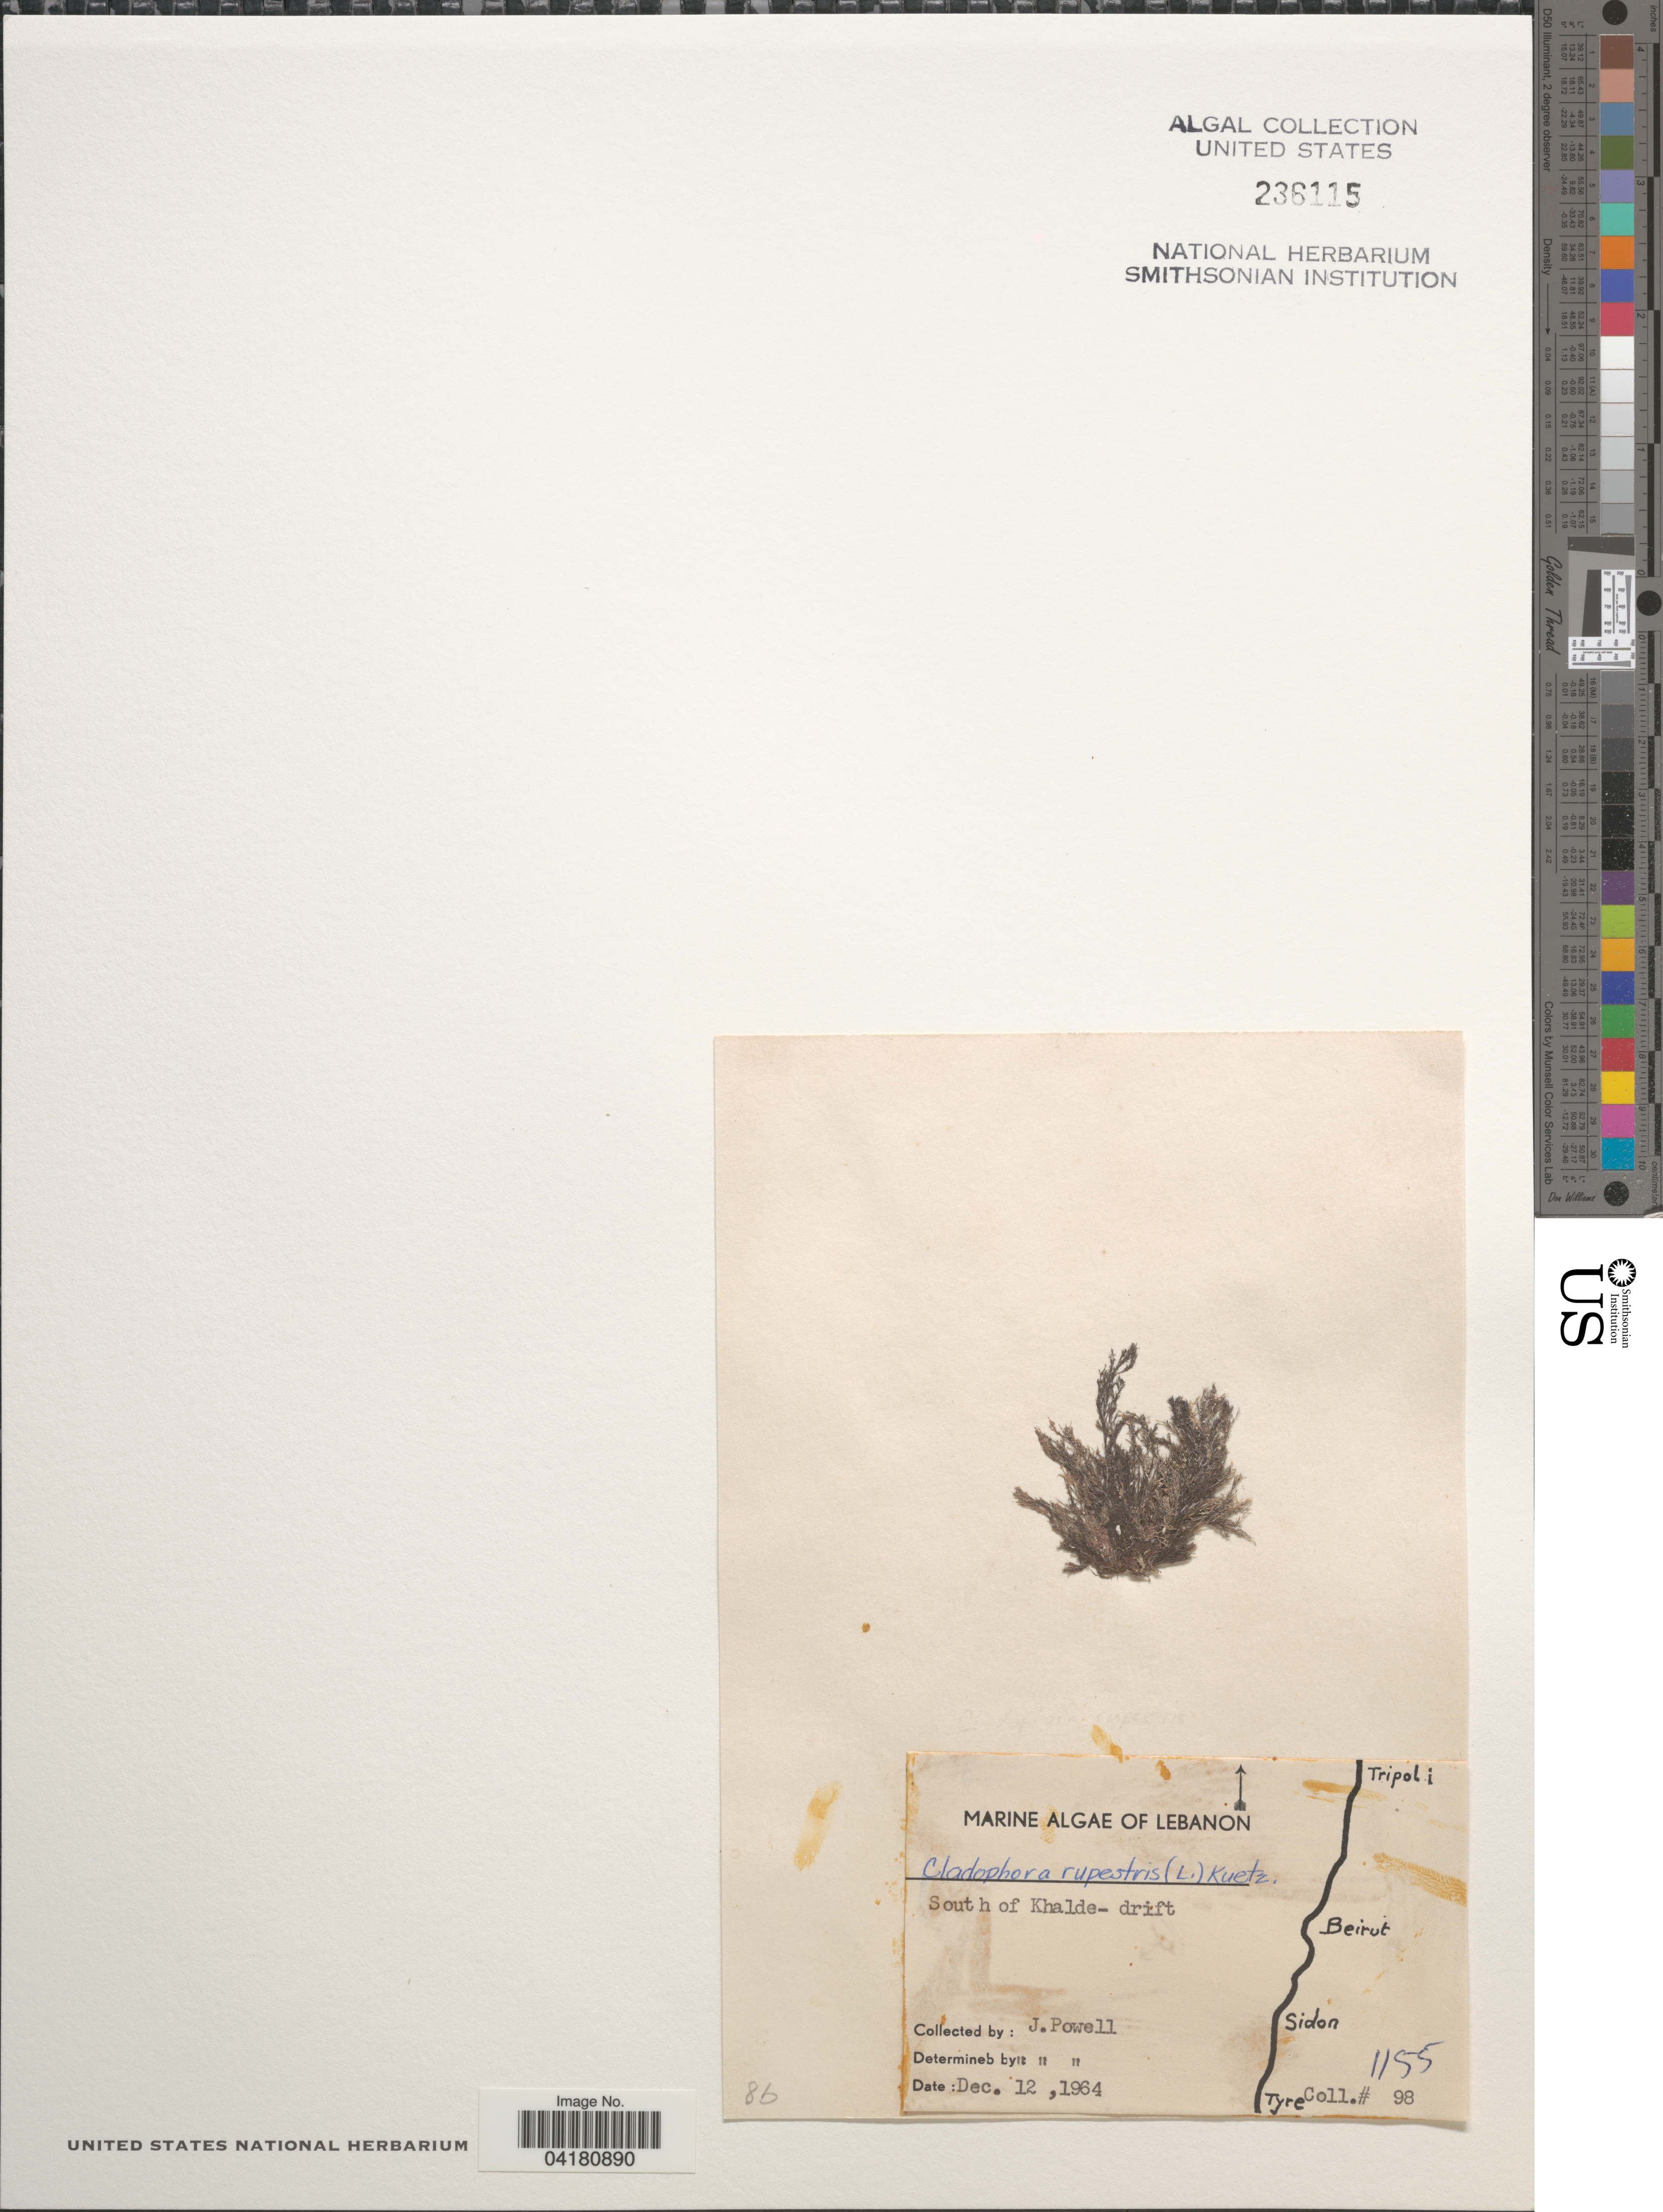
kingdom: Plantae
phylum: Chlorophyta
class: Ulvophyceae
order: Cladophorales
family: Cladophoraceae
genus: Cladophora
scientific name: Cladophora rupestris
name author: (Roth) Kütz.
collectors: J. Powell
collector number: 98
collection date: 1964-12-12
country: Lebanon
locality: South of Khalde- drift.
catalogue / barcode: US 236115